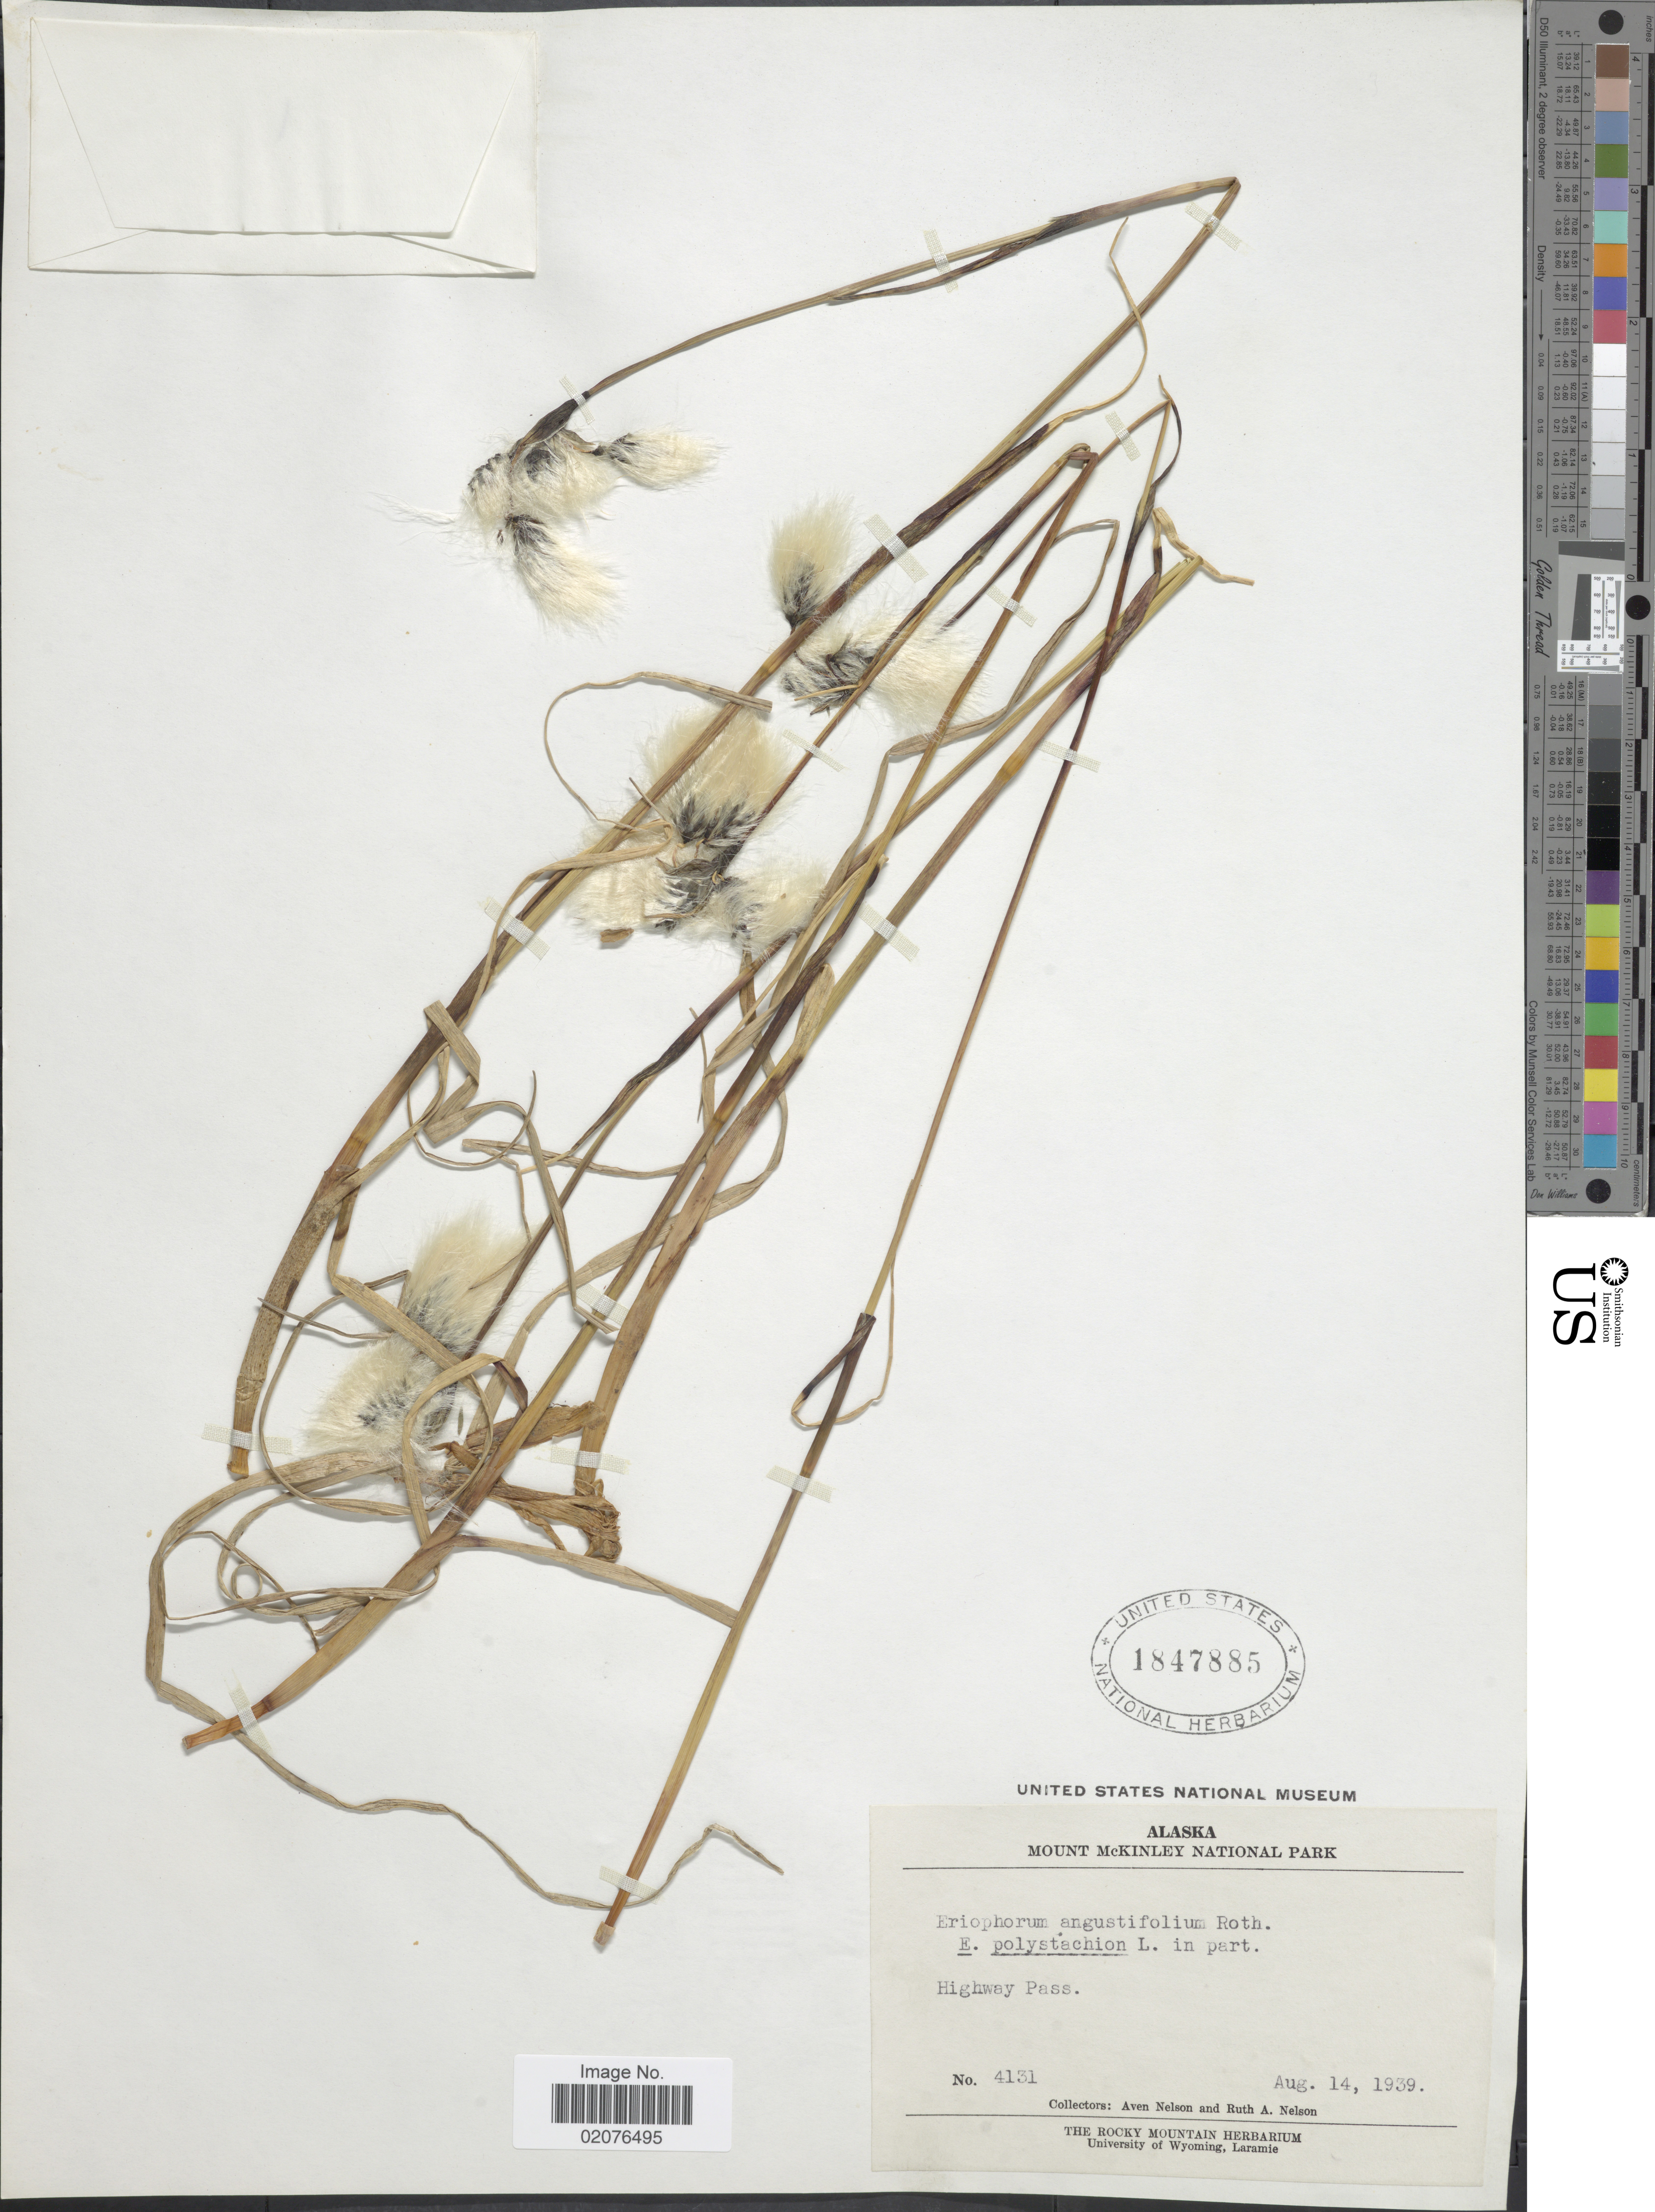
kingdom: Plantae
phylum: Tracheophyta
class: Liliopsida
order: Poales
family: Cyperaceae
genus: Eriophorum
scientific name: Eriophorum angustifolium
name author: Honck.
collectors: A. Nelson & R. A. Nelson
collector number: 4131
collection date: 1939-08-14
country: United States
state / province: Alaska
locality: Mount McKinley National Park, Highway Pass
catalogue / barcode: US 1847885